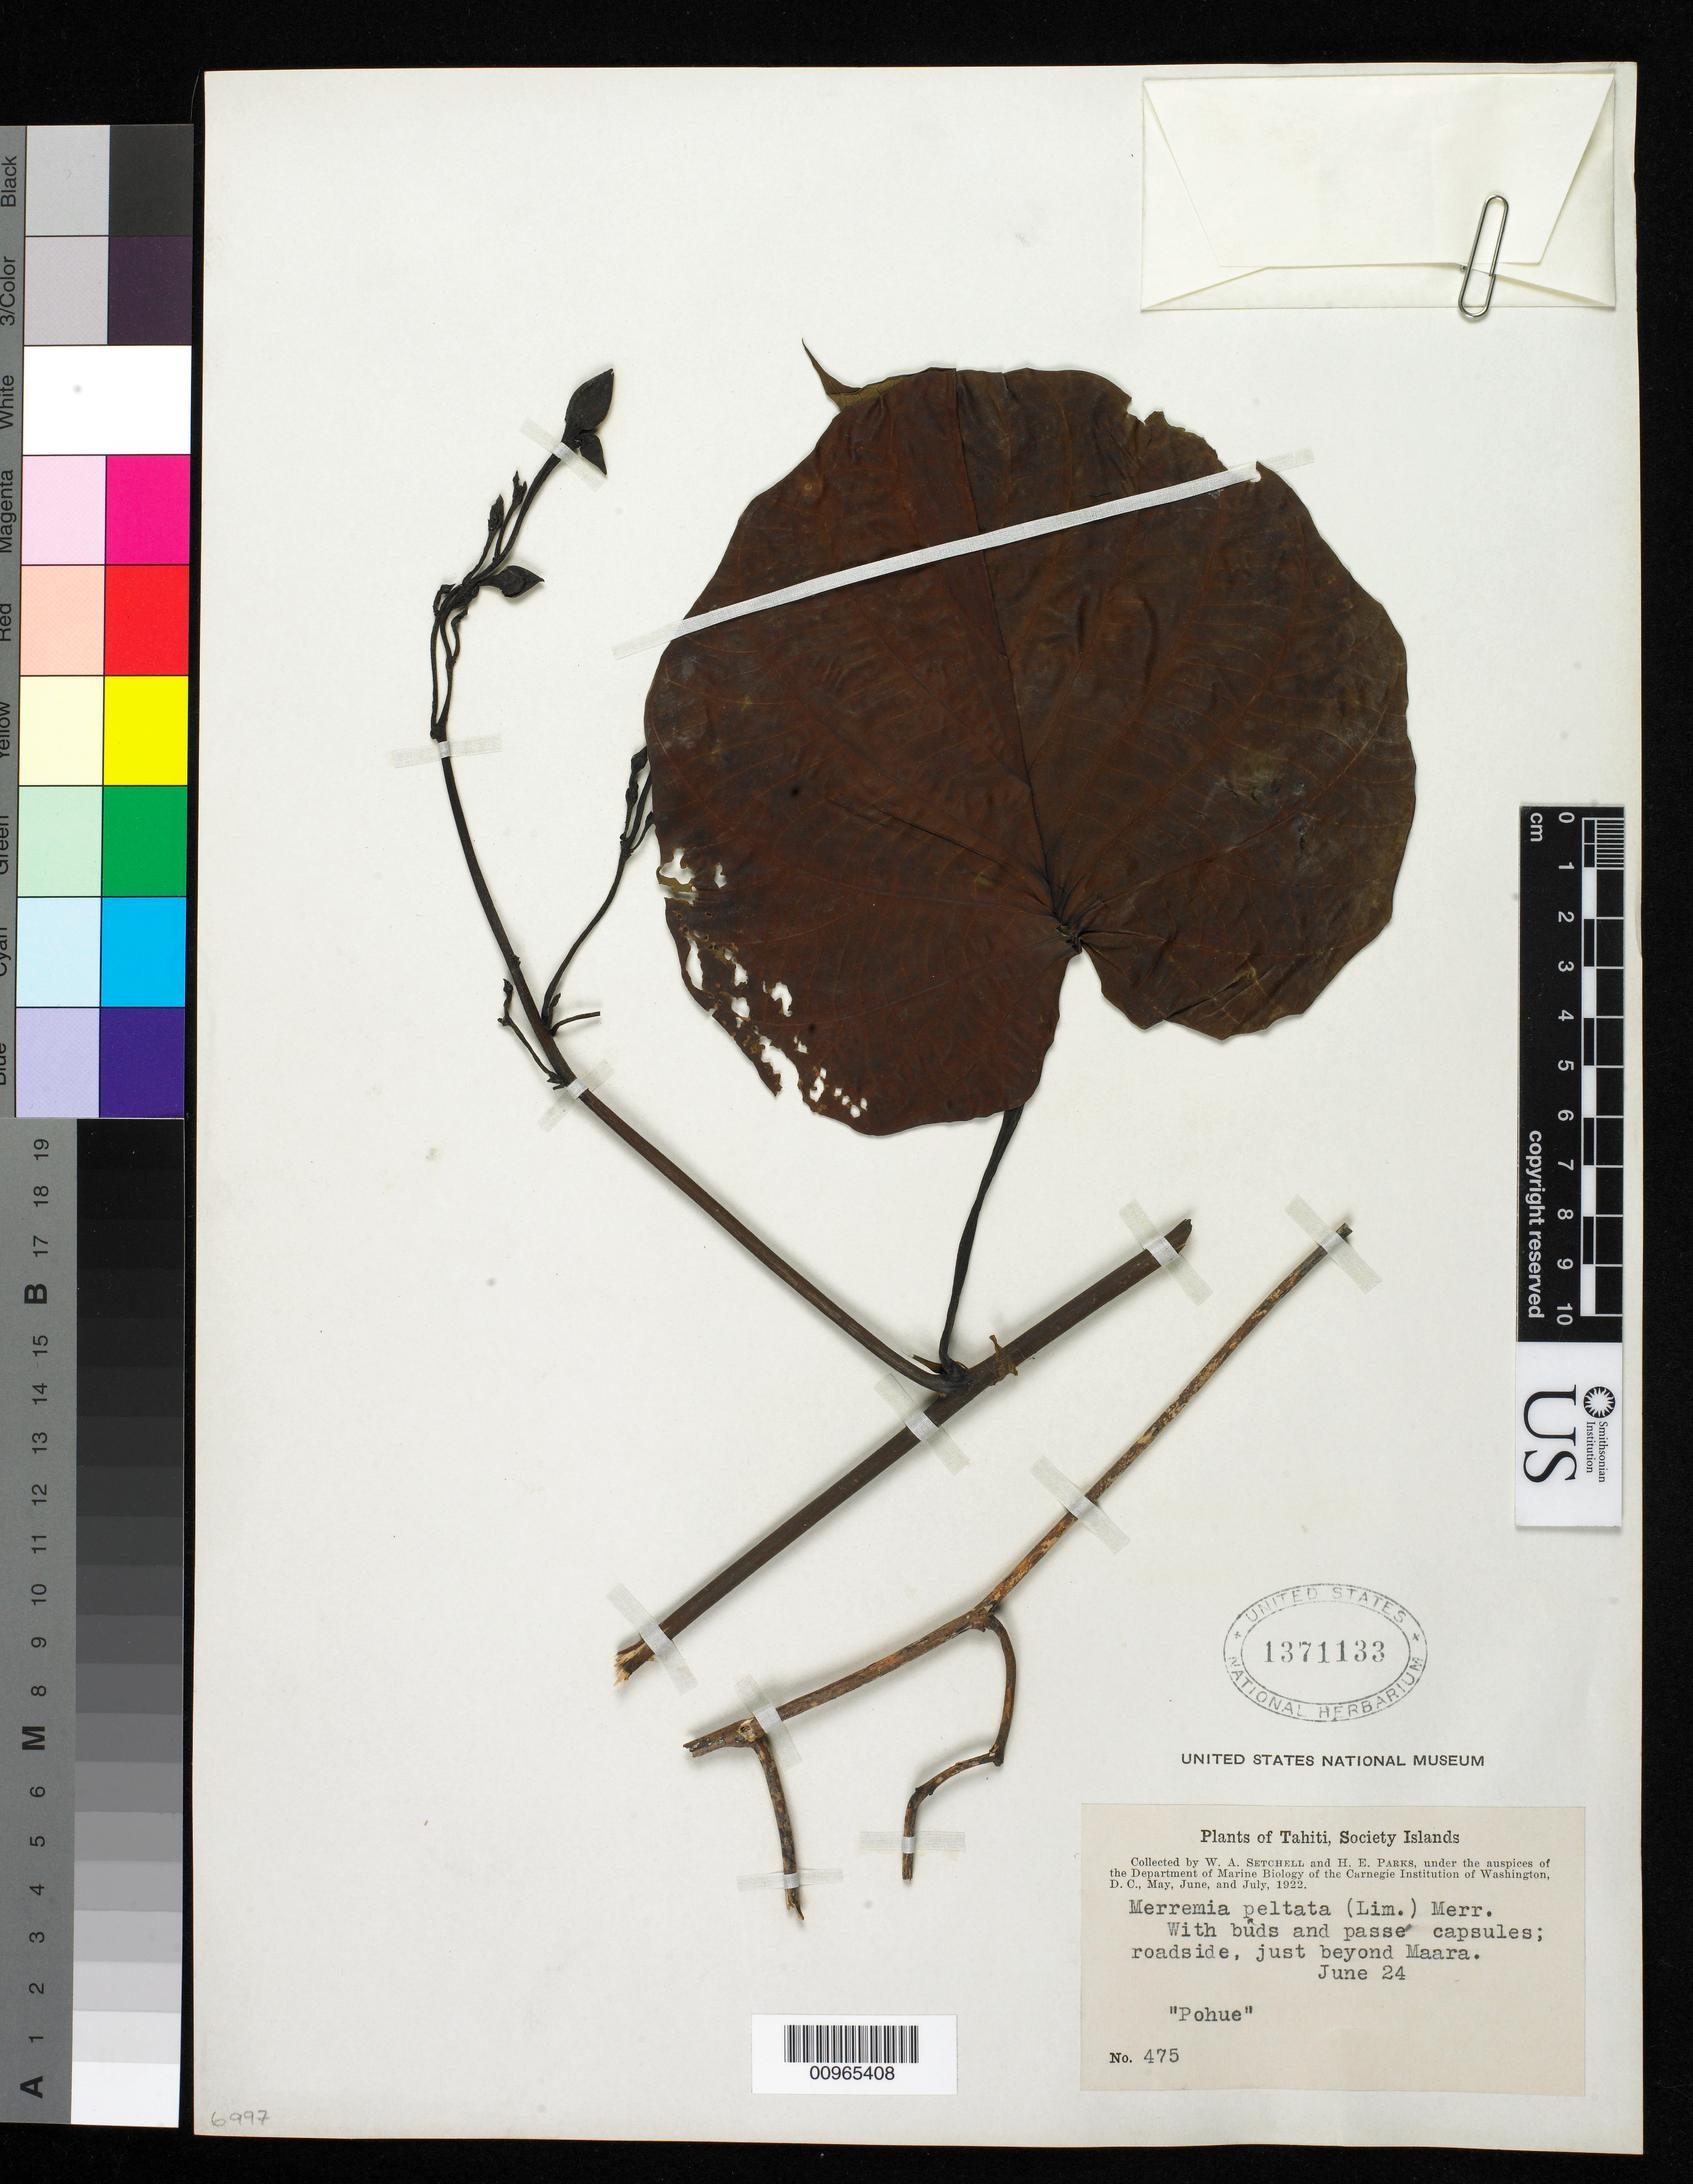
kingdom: Plantae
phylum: Tracheophyta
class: Magnoliopsida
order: Solanales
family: Convolvulaceae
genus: Decalobanthus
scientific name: Decalobanthus peltatus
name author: (L.) A. R. Simões & Staples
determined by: Wagner, W. L., (BOT), Smithsonian Institution - National Museum of Natural History (UNITED STATES)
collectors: W. Setchell & H. E. Parks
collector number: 475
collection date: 1900-06-24/1943-06-24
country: French Polynesia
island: Tahiti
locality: Roadside just beyond Maara.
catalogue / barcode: US 1371133